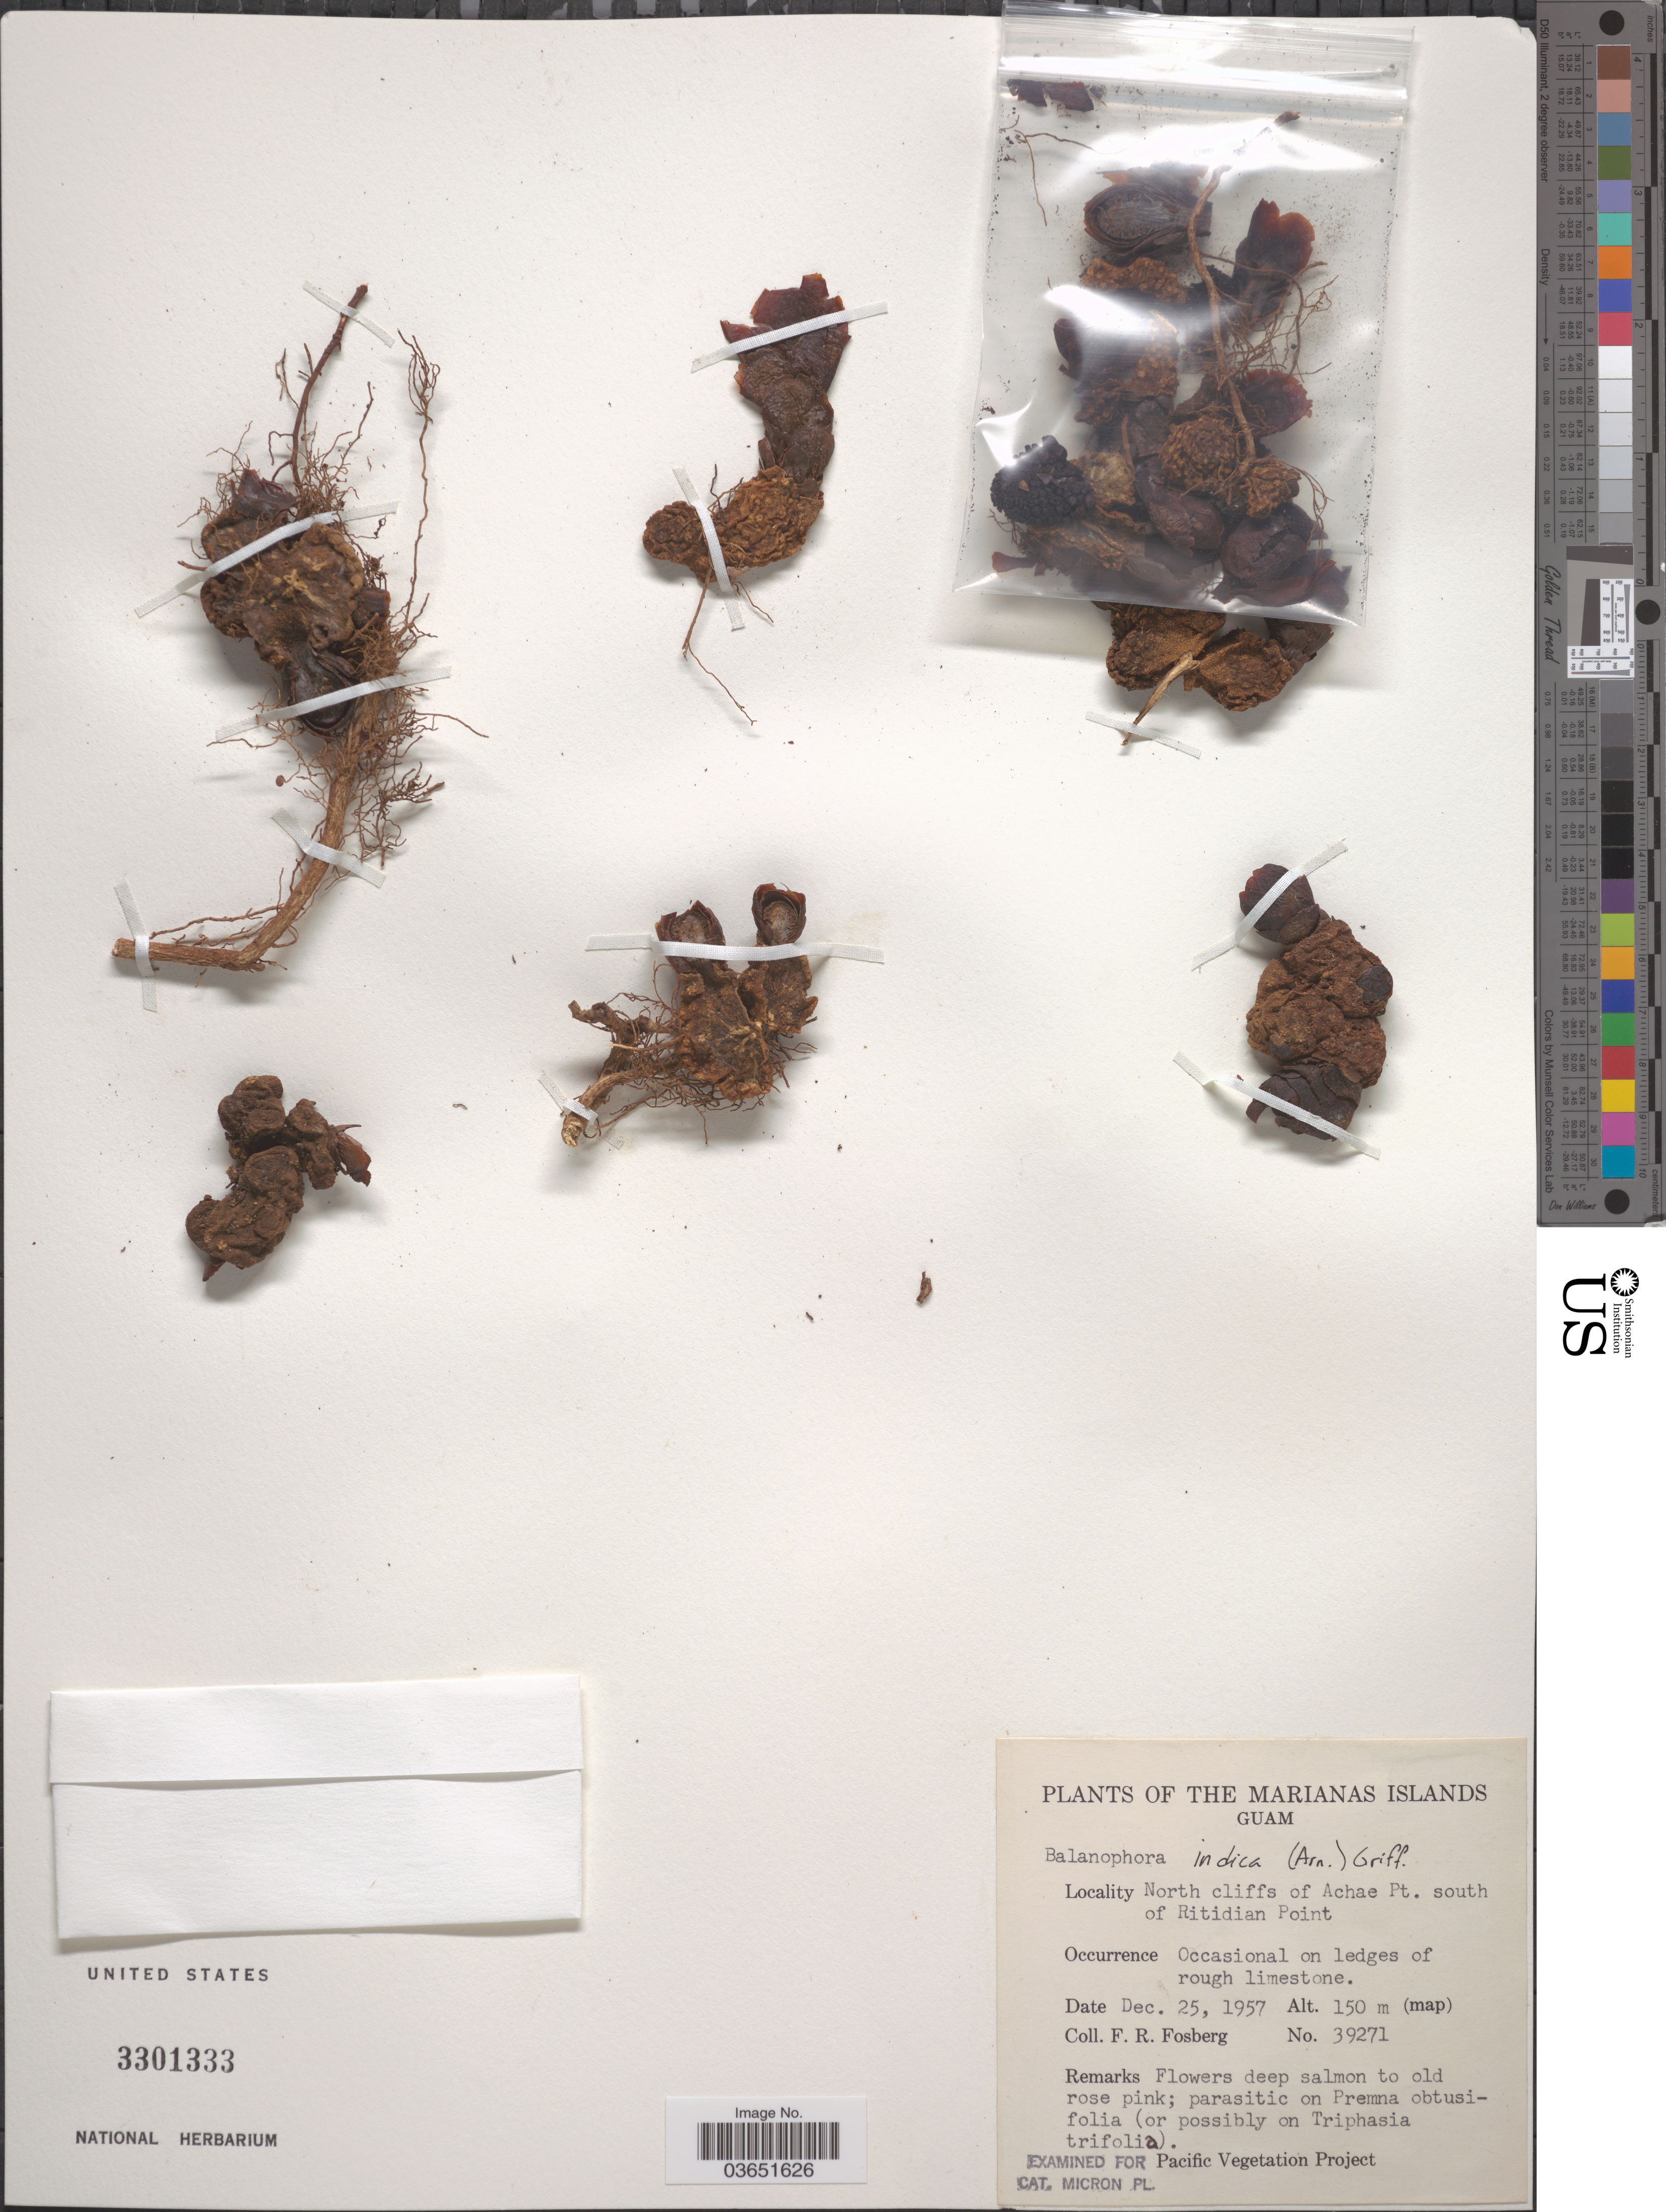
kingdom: Plantae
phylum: Tracheophyta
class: Magnoliopsida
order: Santalales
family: Balanophoraceae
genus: Balanophora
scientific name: Balanophora indica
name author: (Arn.) Griff.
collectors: F. R. Fosberg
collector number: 39271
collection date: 1957-12-25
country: Guam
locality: The Marianas Islands. North cliffs of Achae Pt. south of Ritidian Point.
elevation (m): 150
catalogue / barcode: US 3301333